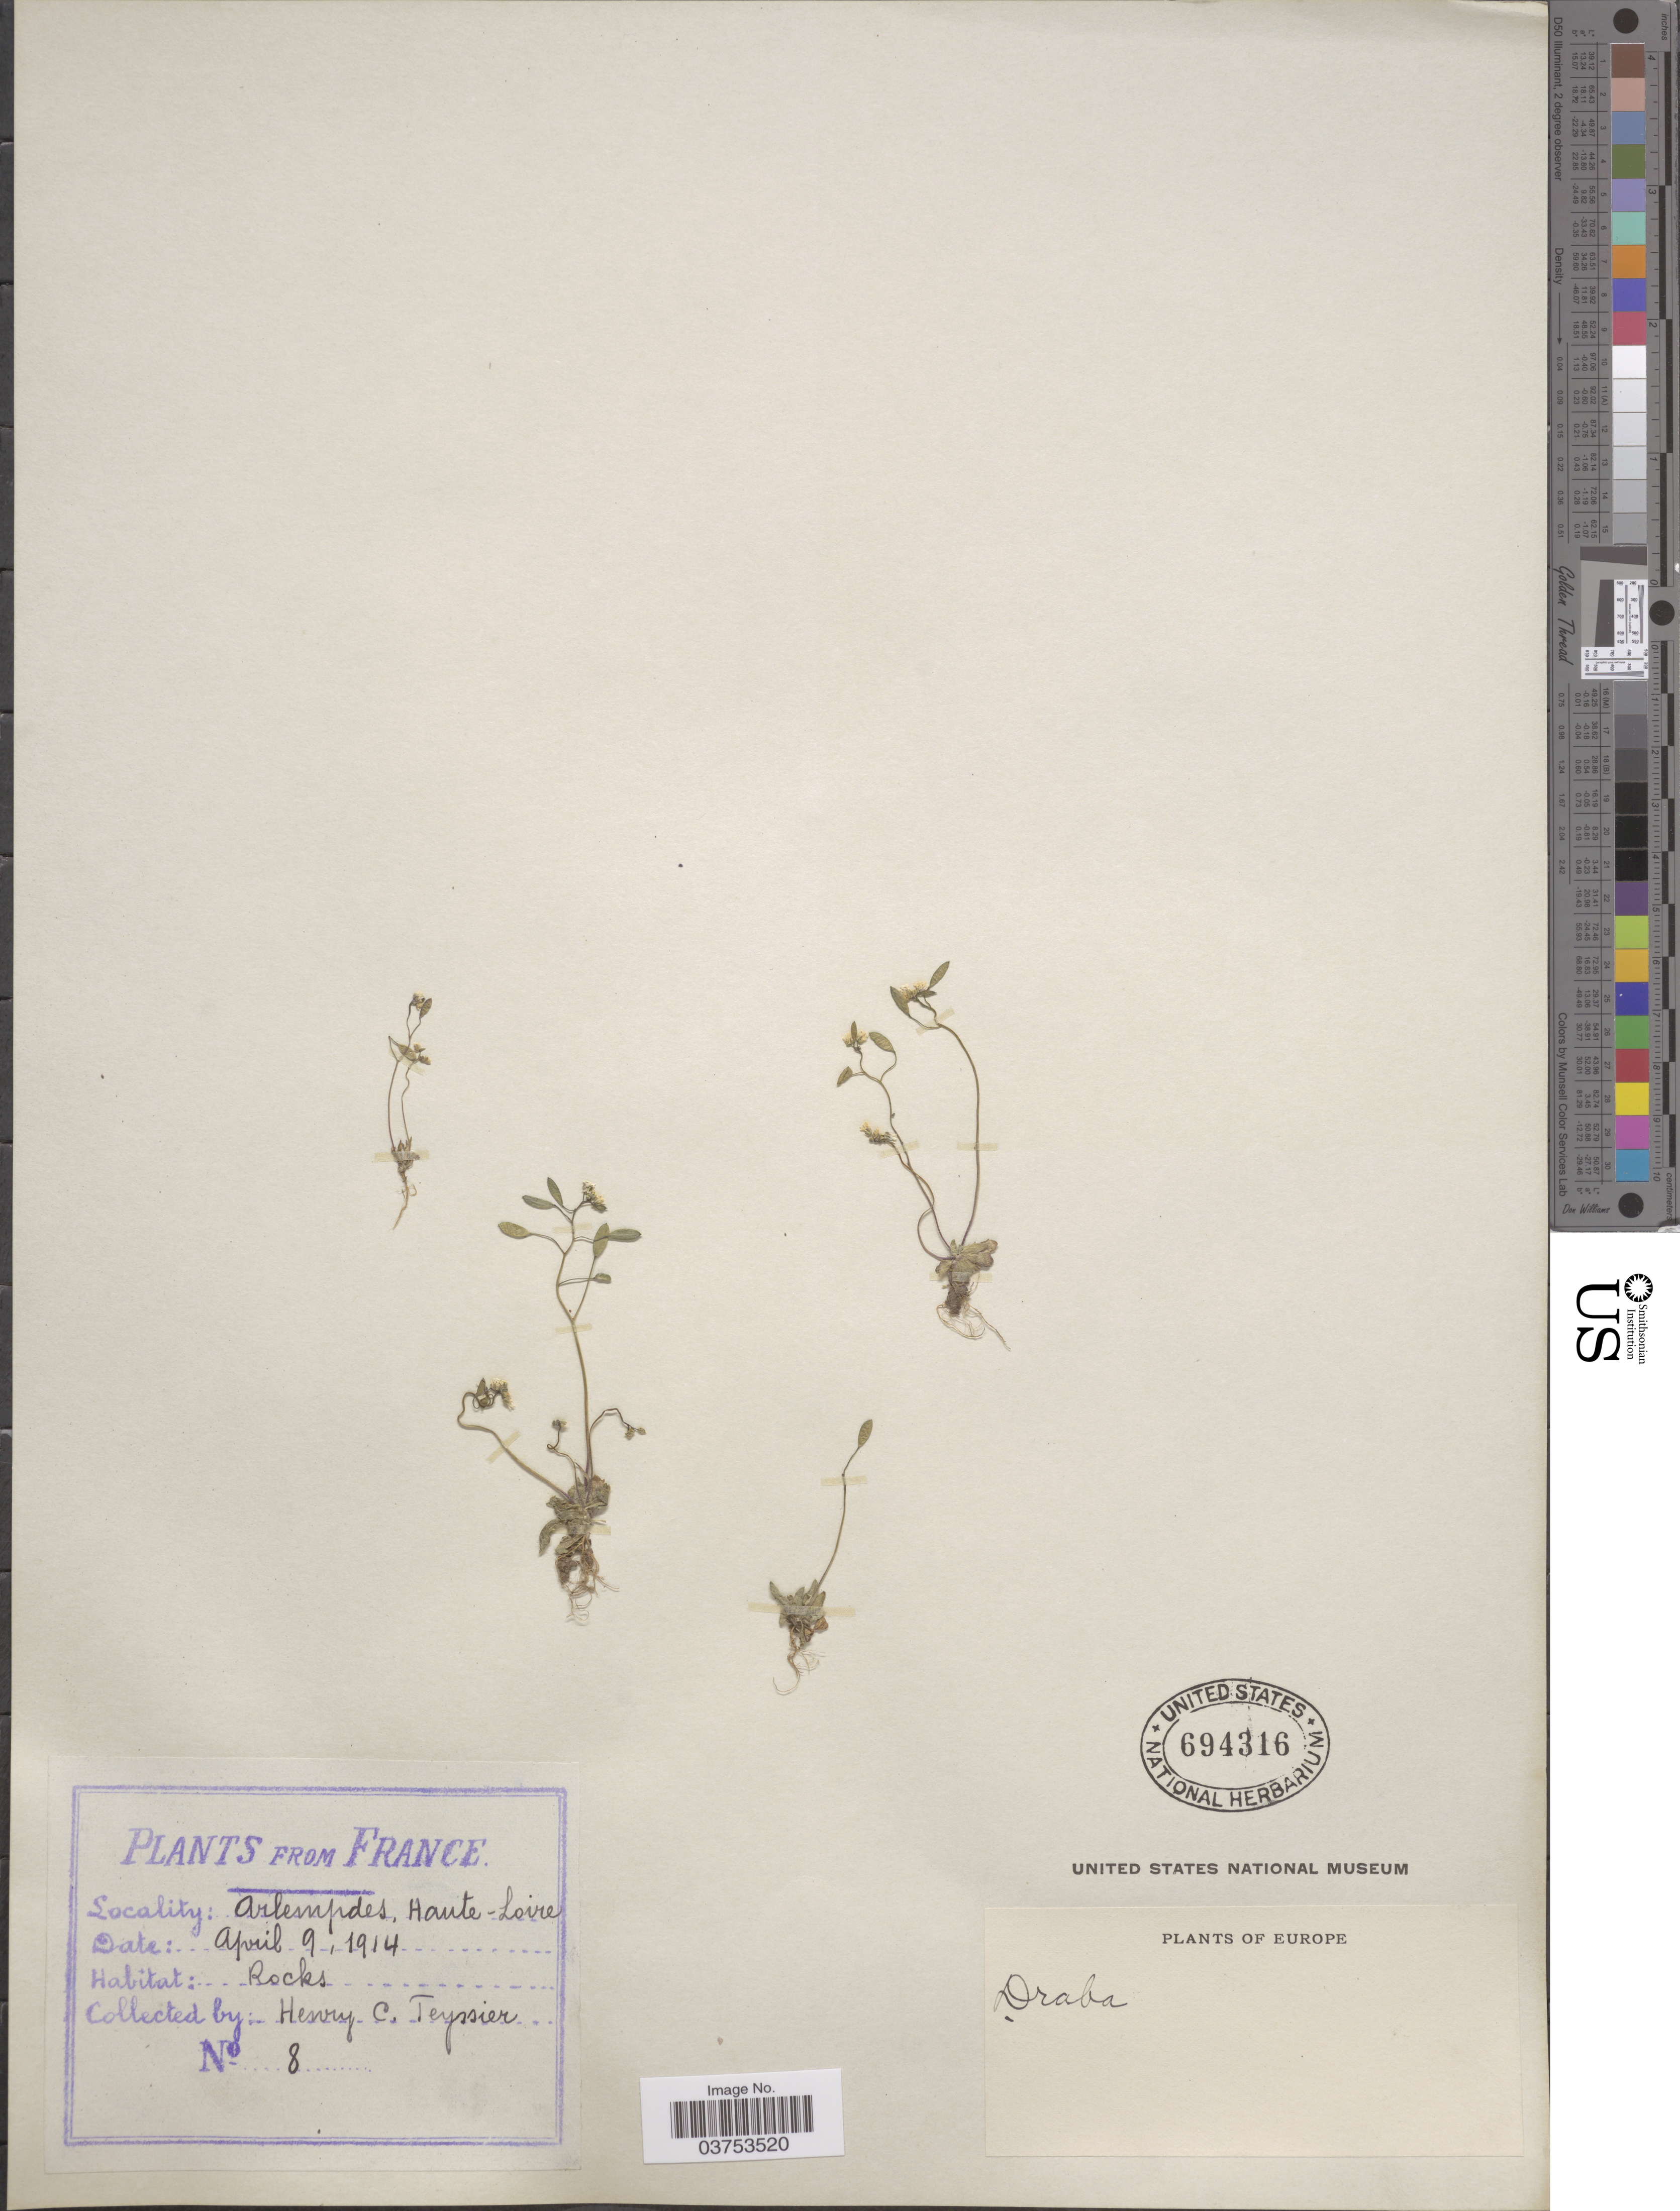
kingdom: Plantae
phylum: Tracheophyta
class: Magnoliopsida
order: Brassicales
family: Brassicaceae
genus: Draba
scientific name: Draba sp.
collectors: H. Teyssier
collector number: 8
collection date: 1914-04-09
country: France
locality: Arlempdes, Haute-Loire.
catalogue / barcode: US 694316